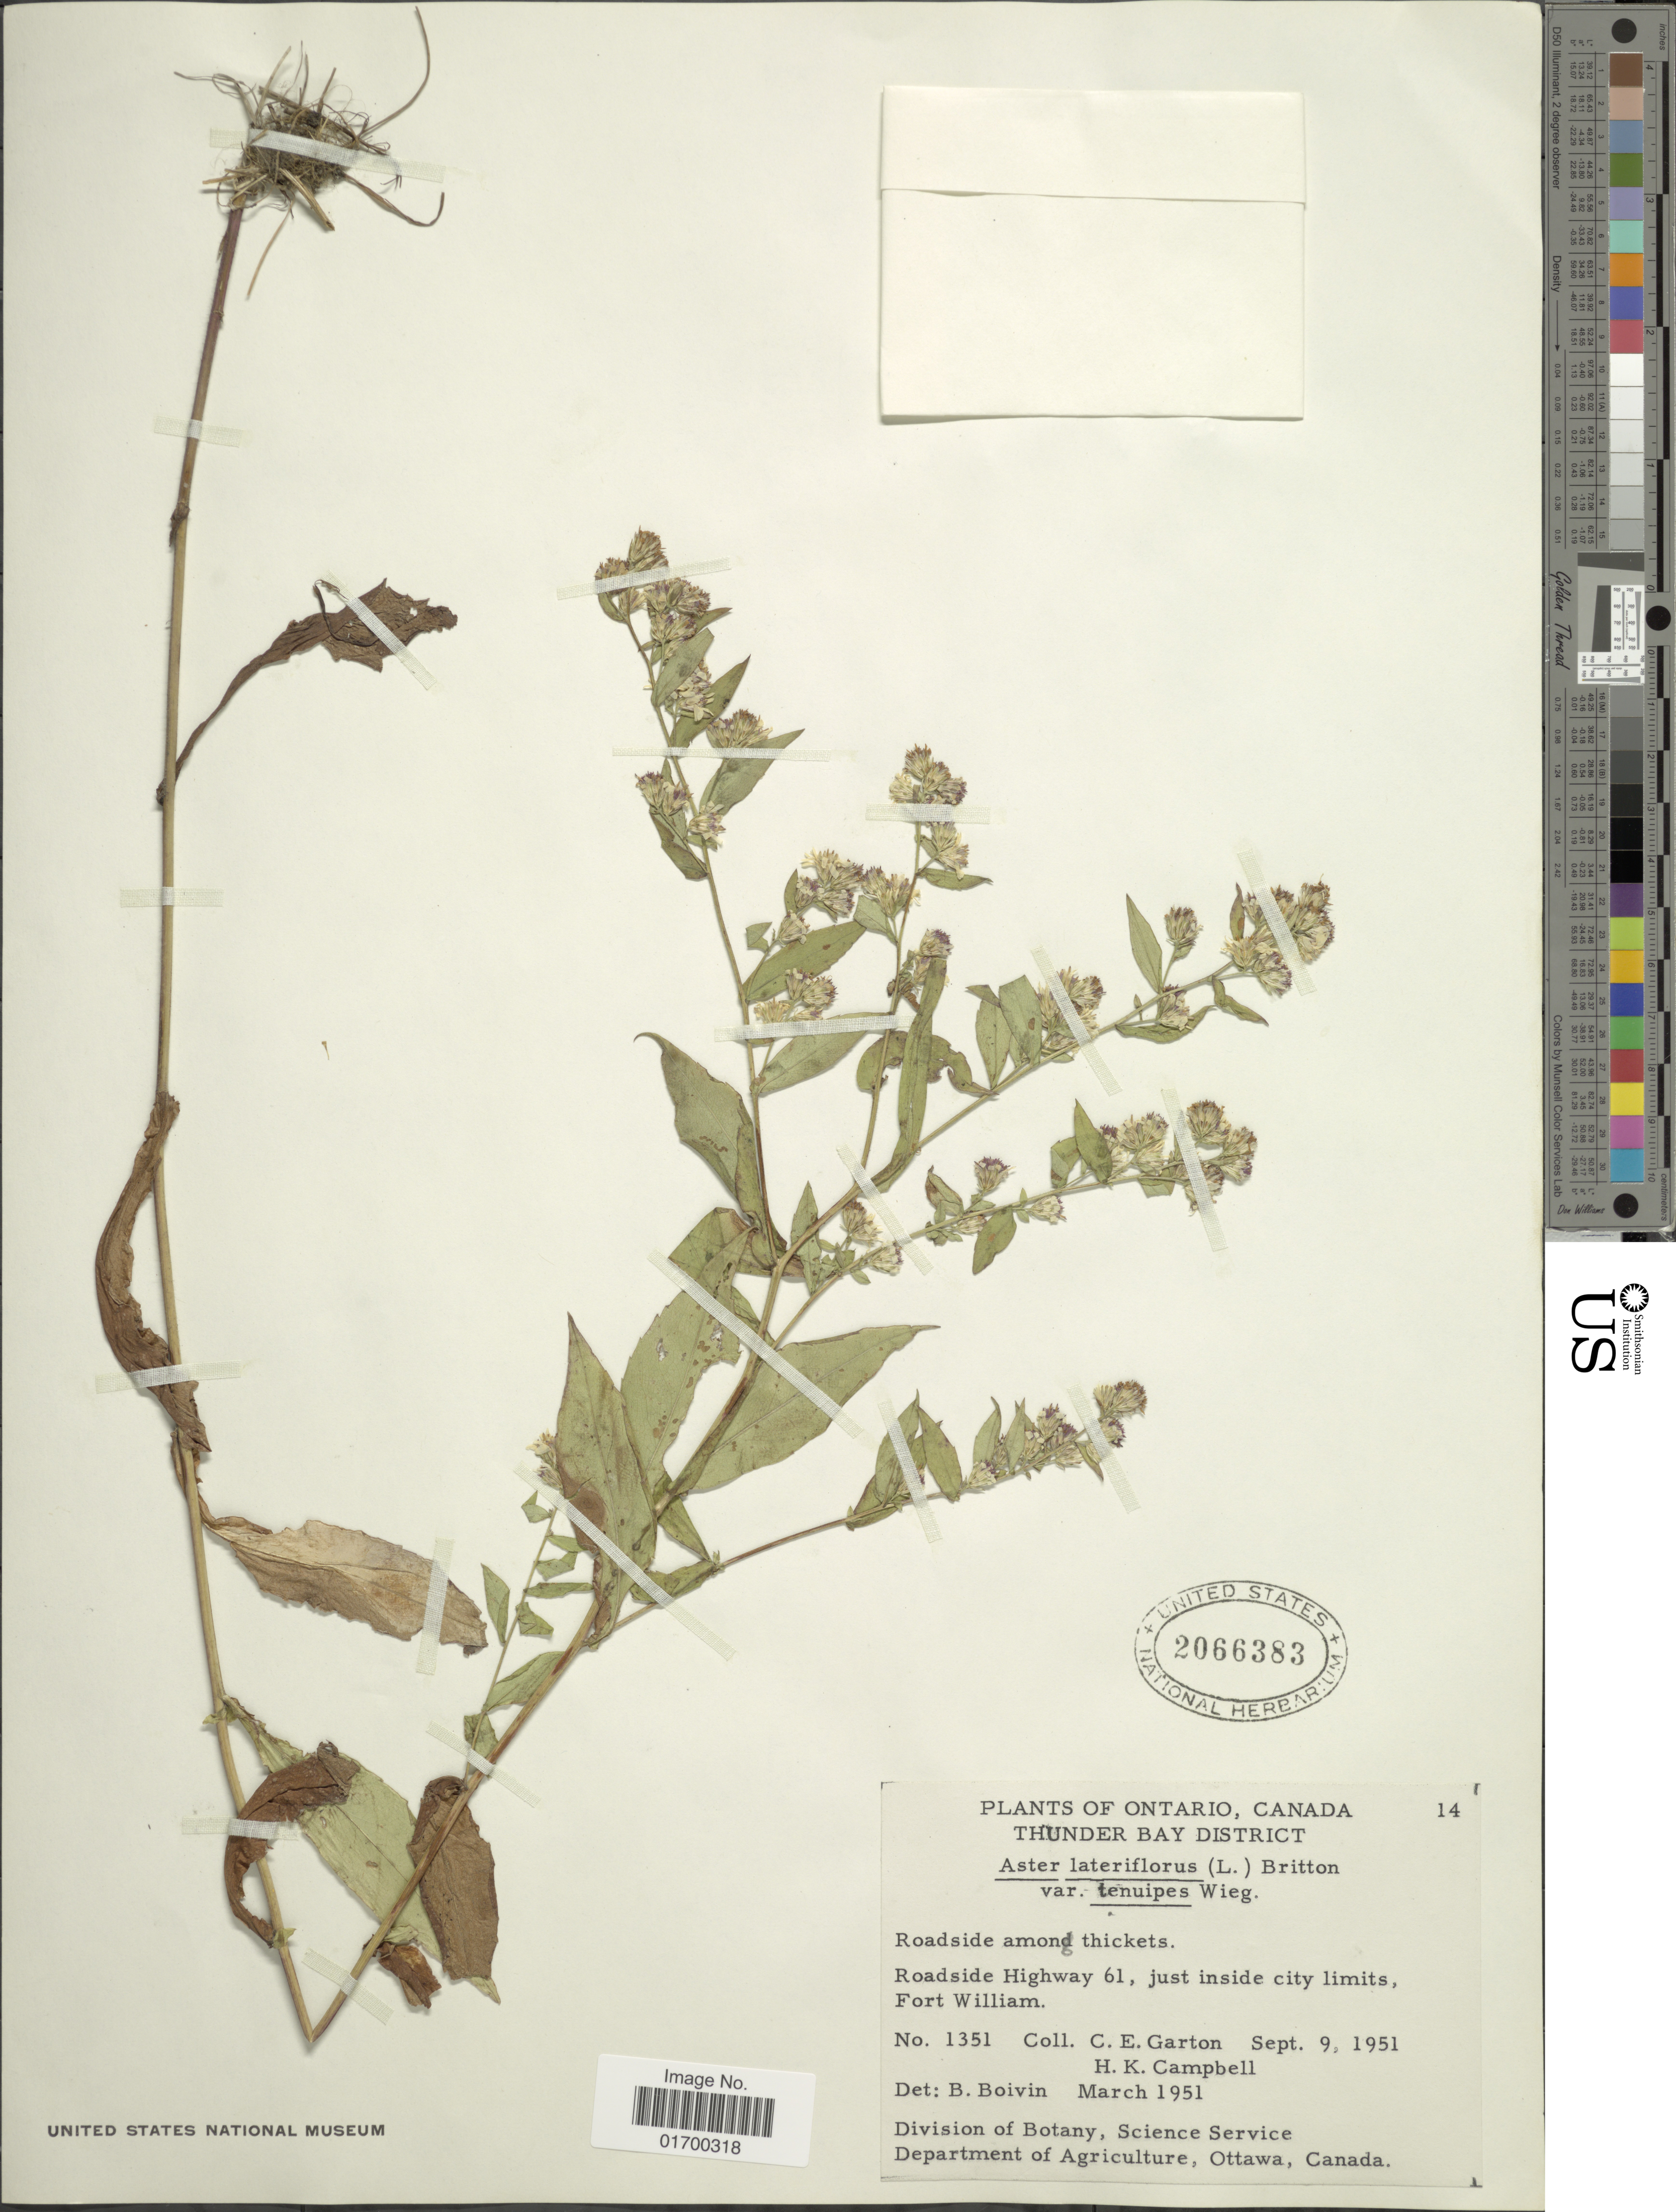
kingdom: Plantae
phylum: Tracheophyta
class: Magnoliopsida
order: Asterales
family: Asteraceae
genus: Symphyotrichum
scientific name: Symphyotrichum lateriflorum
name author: (L.) Á. Löve & D. Löve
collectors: C. E. Garton & H. K. Campbell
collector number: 1351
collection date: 1951-09-09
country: Canada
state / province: Ontario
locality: Thunder Bay District, Roadside Highway 61, just inside city limits, Fort William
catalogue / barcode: US 2066383